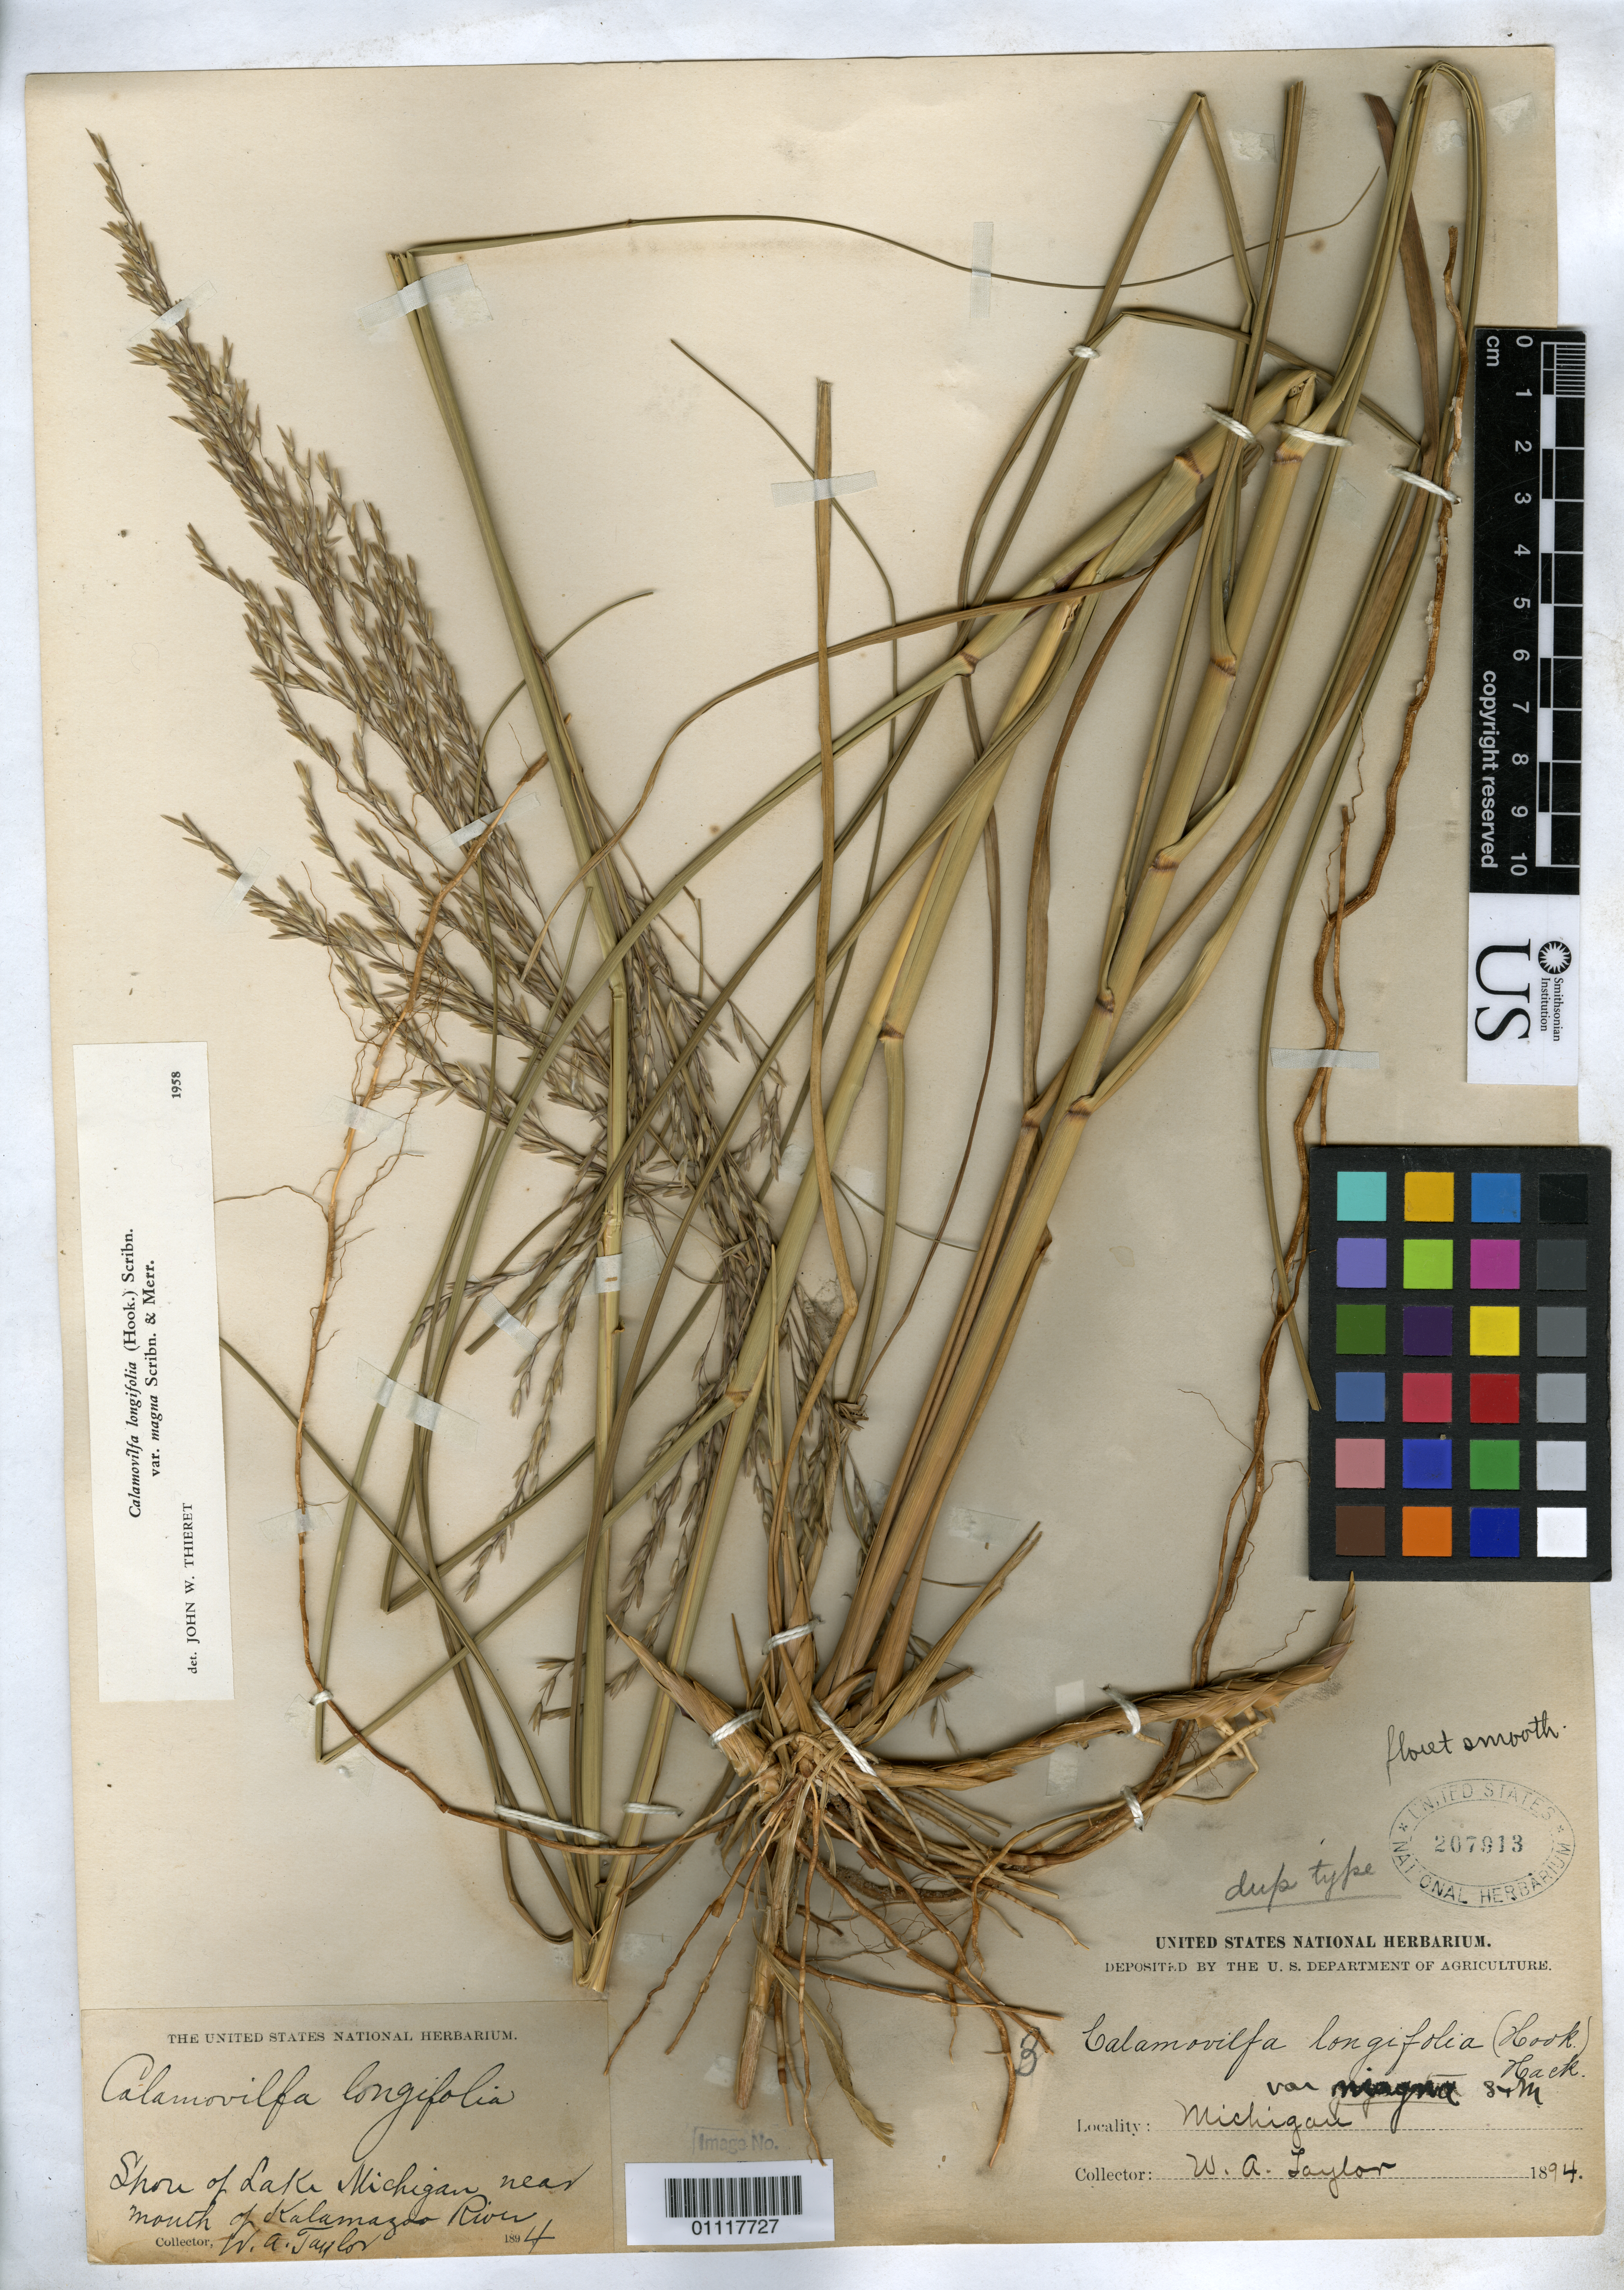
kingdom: Plantae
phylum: Tracheophyta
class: Liliopsida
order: Poales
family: Poaceae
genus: Calamovilfa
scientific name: Calamovilfa longifolia var. magna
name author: Scribn. & Merr.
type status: Isotype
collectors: W. A. Taylor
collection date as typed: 1894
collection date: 1894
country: United States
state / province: Michigan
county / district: Allegan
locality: Lakeshore at mouth of the Kalamazoo river.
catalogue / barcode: US 207913